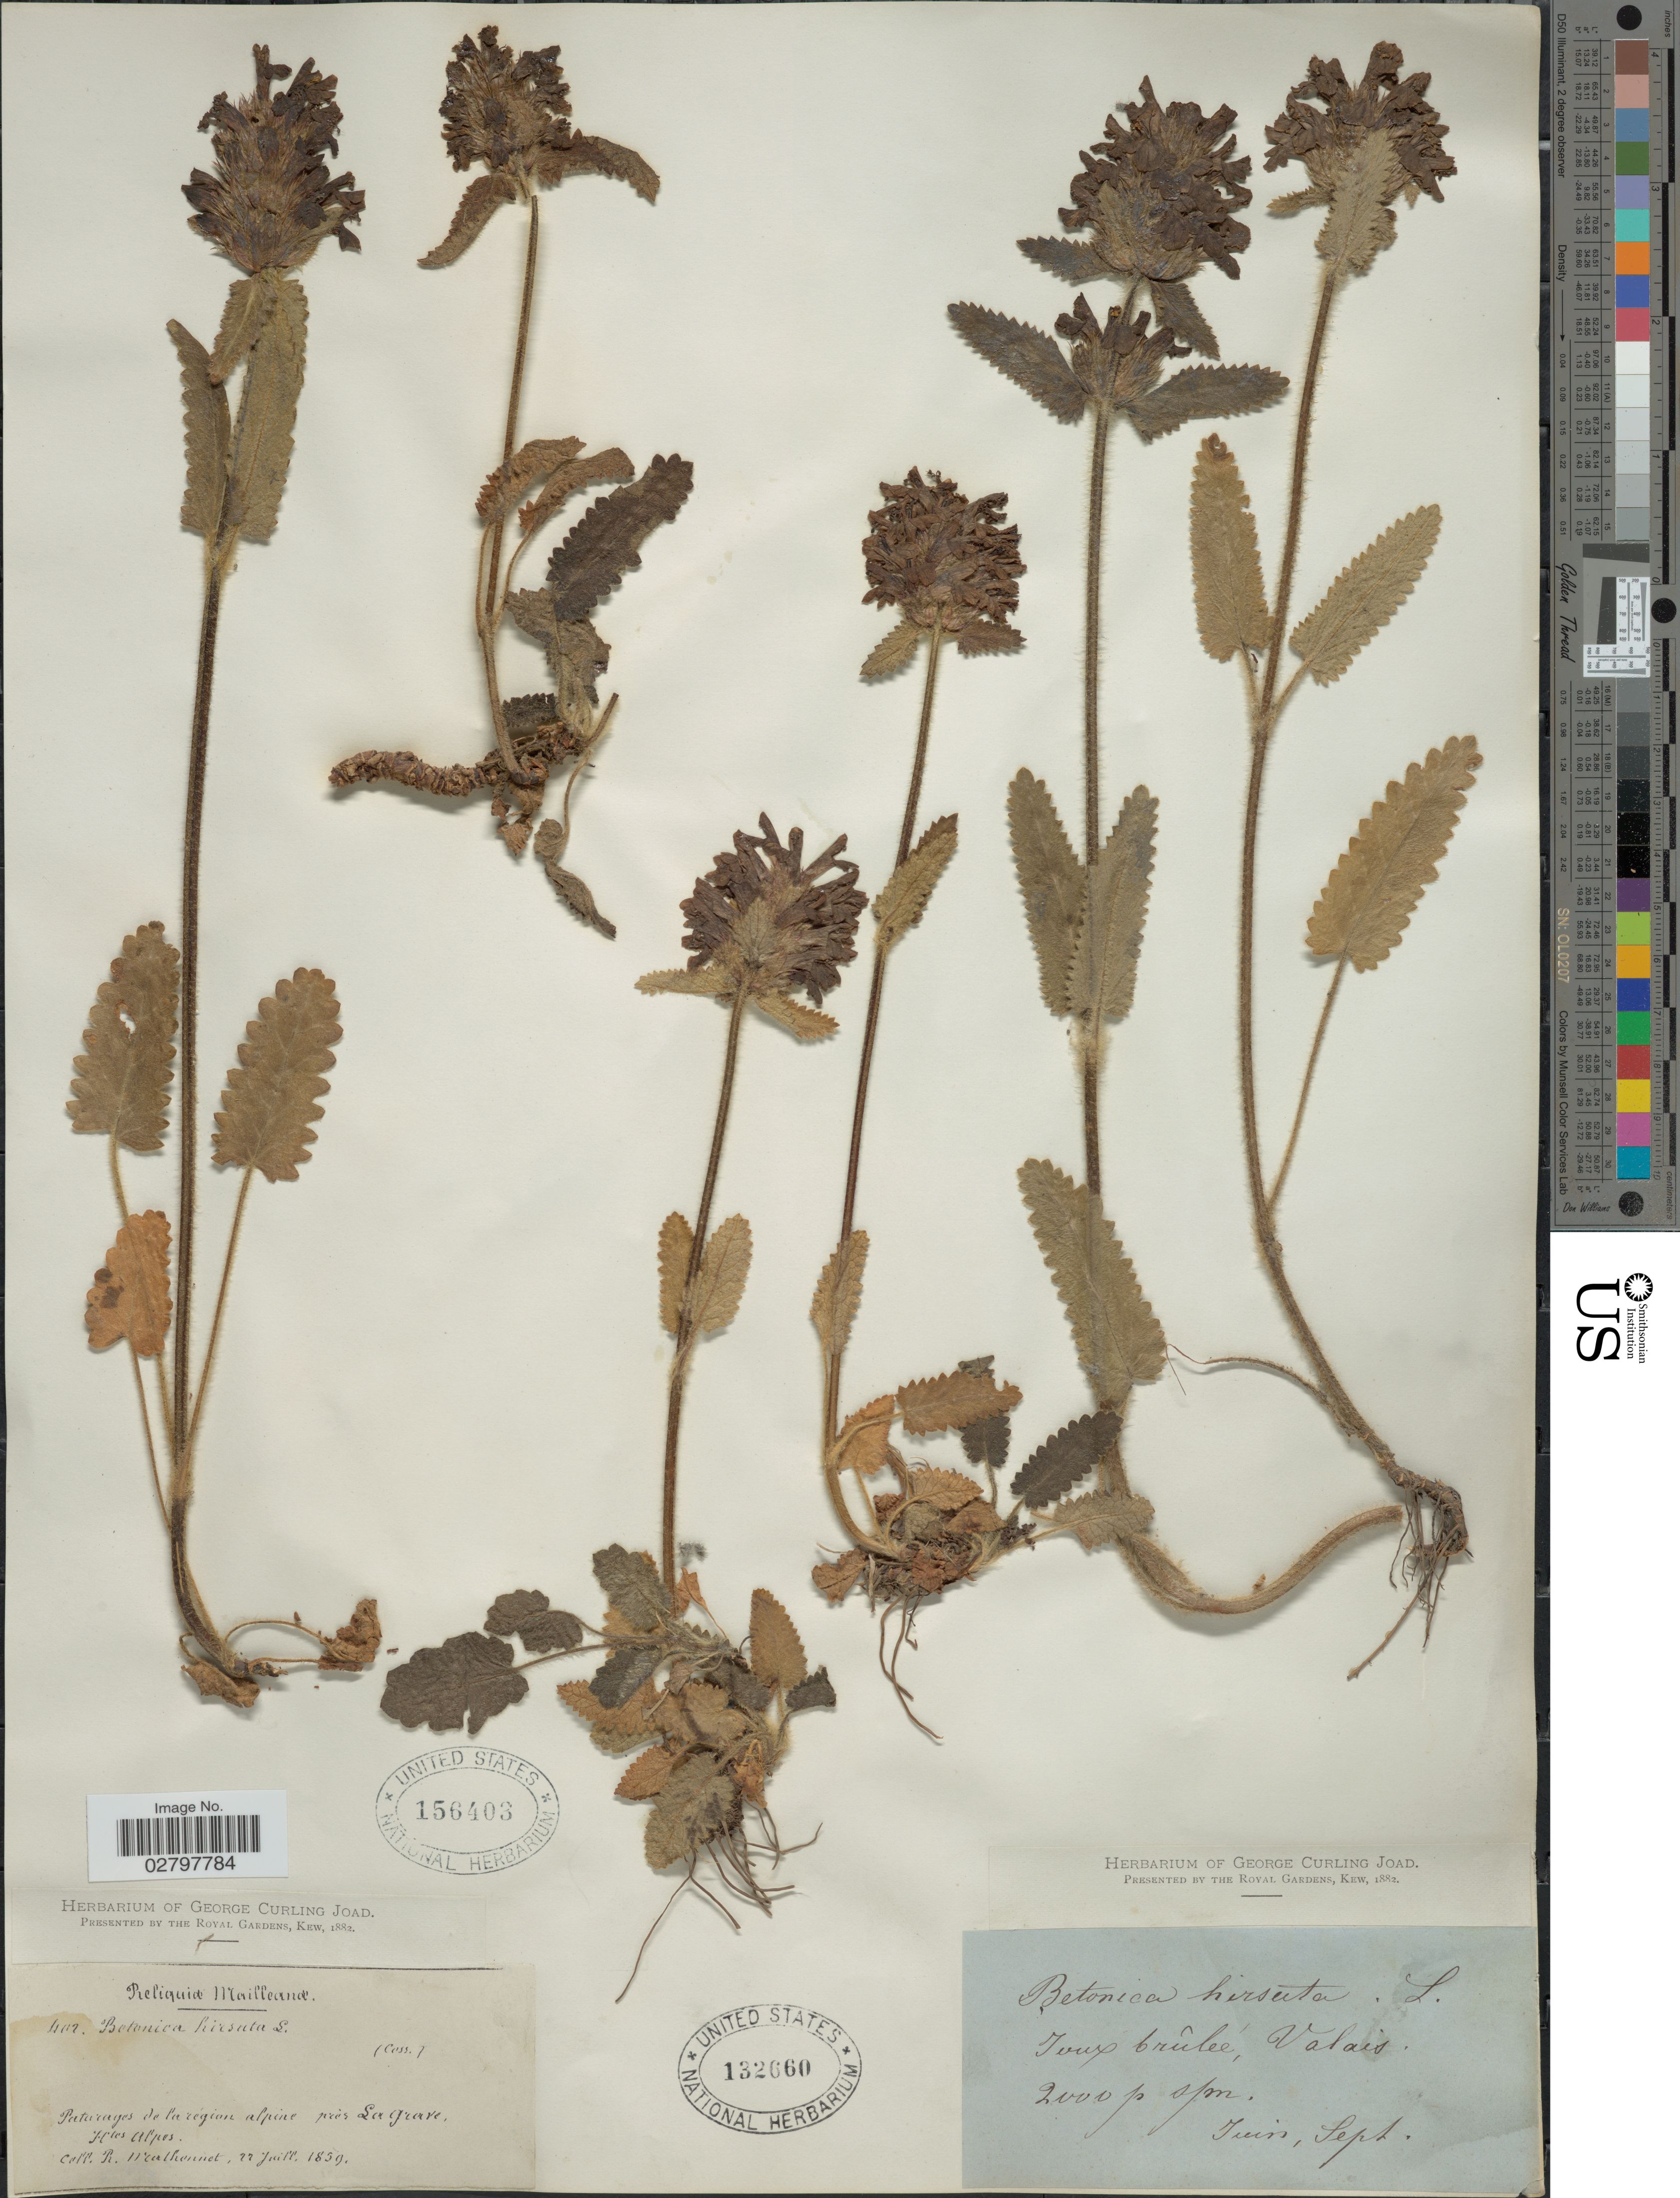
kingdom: Plantae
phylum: Tracheophyta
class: Magnoliopsida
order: Lamiales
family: Lamiaceae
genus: Stachys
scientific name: Stachys hirsuta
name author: Kunth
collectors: ex herb. George Curling Joad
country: Switzerland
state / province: Valais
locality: Tuun brûleé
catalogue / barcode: US 132660-2